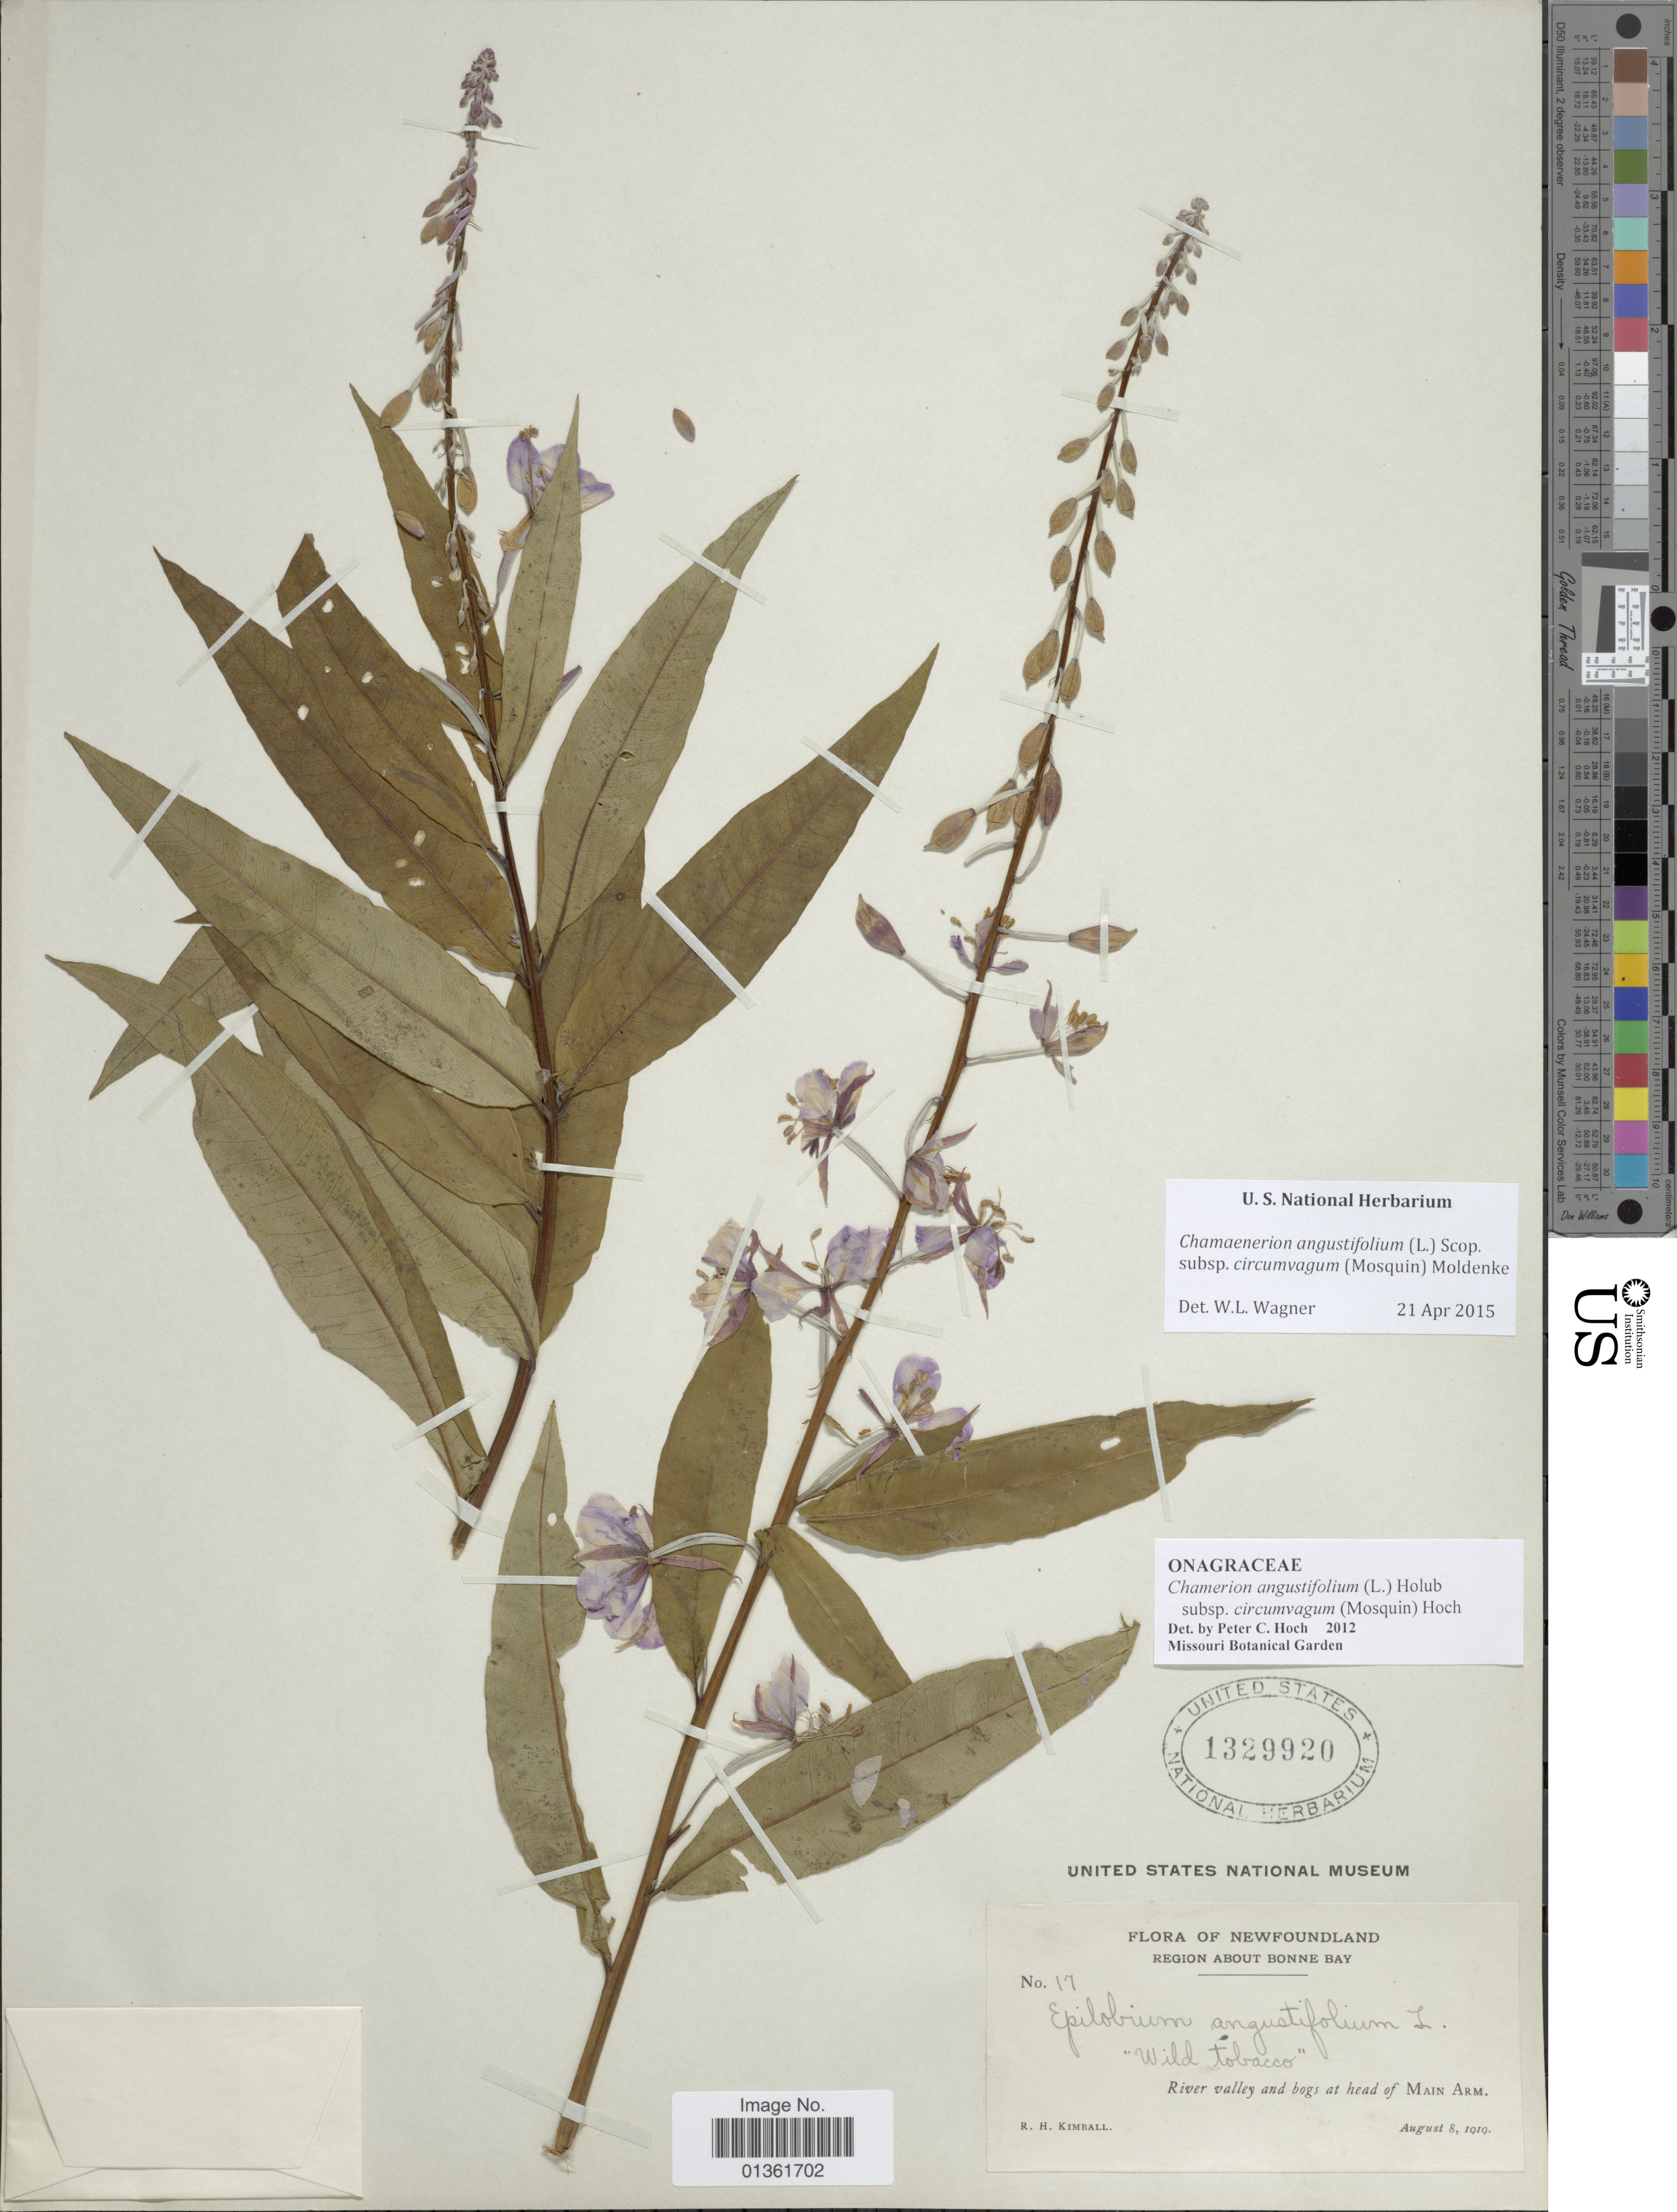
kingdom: Plantae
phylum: Tracheophyta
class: Magnoliopsida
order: Myrtales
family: Onagraceae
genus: Chamaenerion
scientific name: Chamaenerion angustifolium subsp. circumvagum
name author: (Mosquin) Moldenke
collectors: R. Kimball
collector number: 17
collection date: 1919-08-08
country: Canada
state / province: Newfoundland and Labrador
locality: Region about Bonne Bay. River valley and bogs at head of Main Arm.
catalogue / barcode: US 1329920